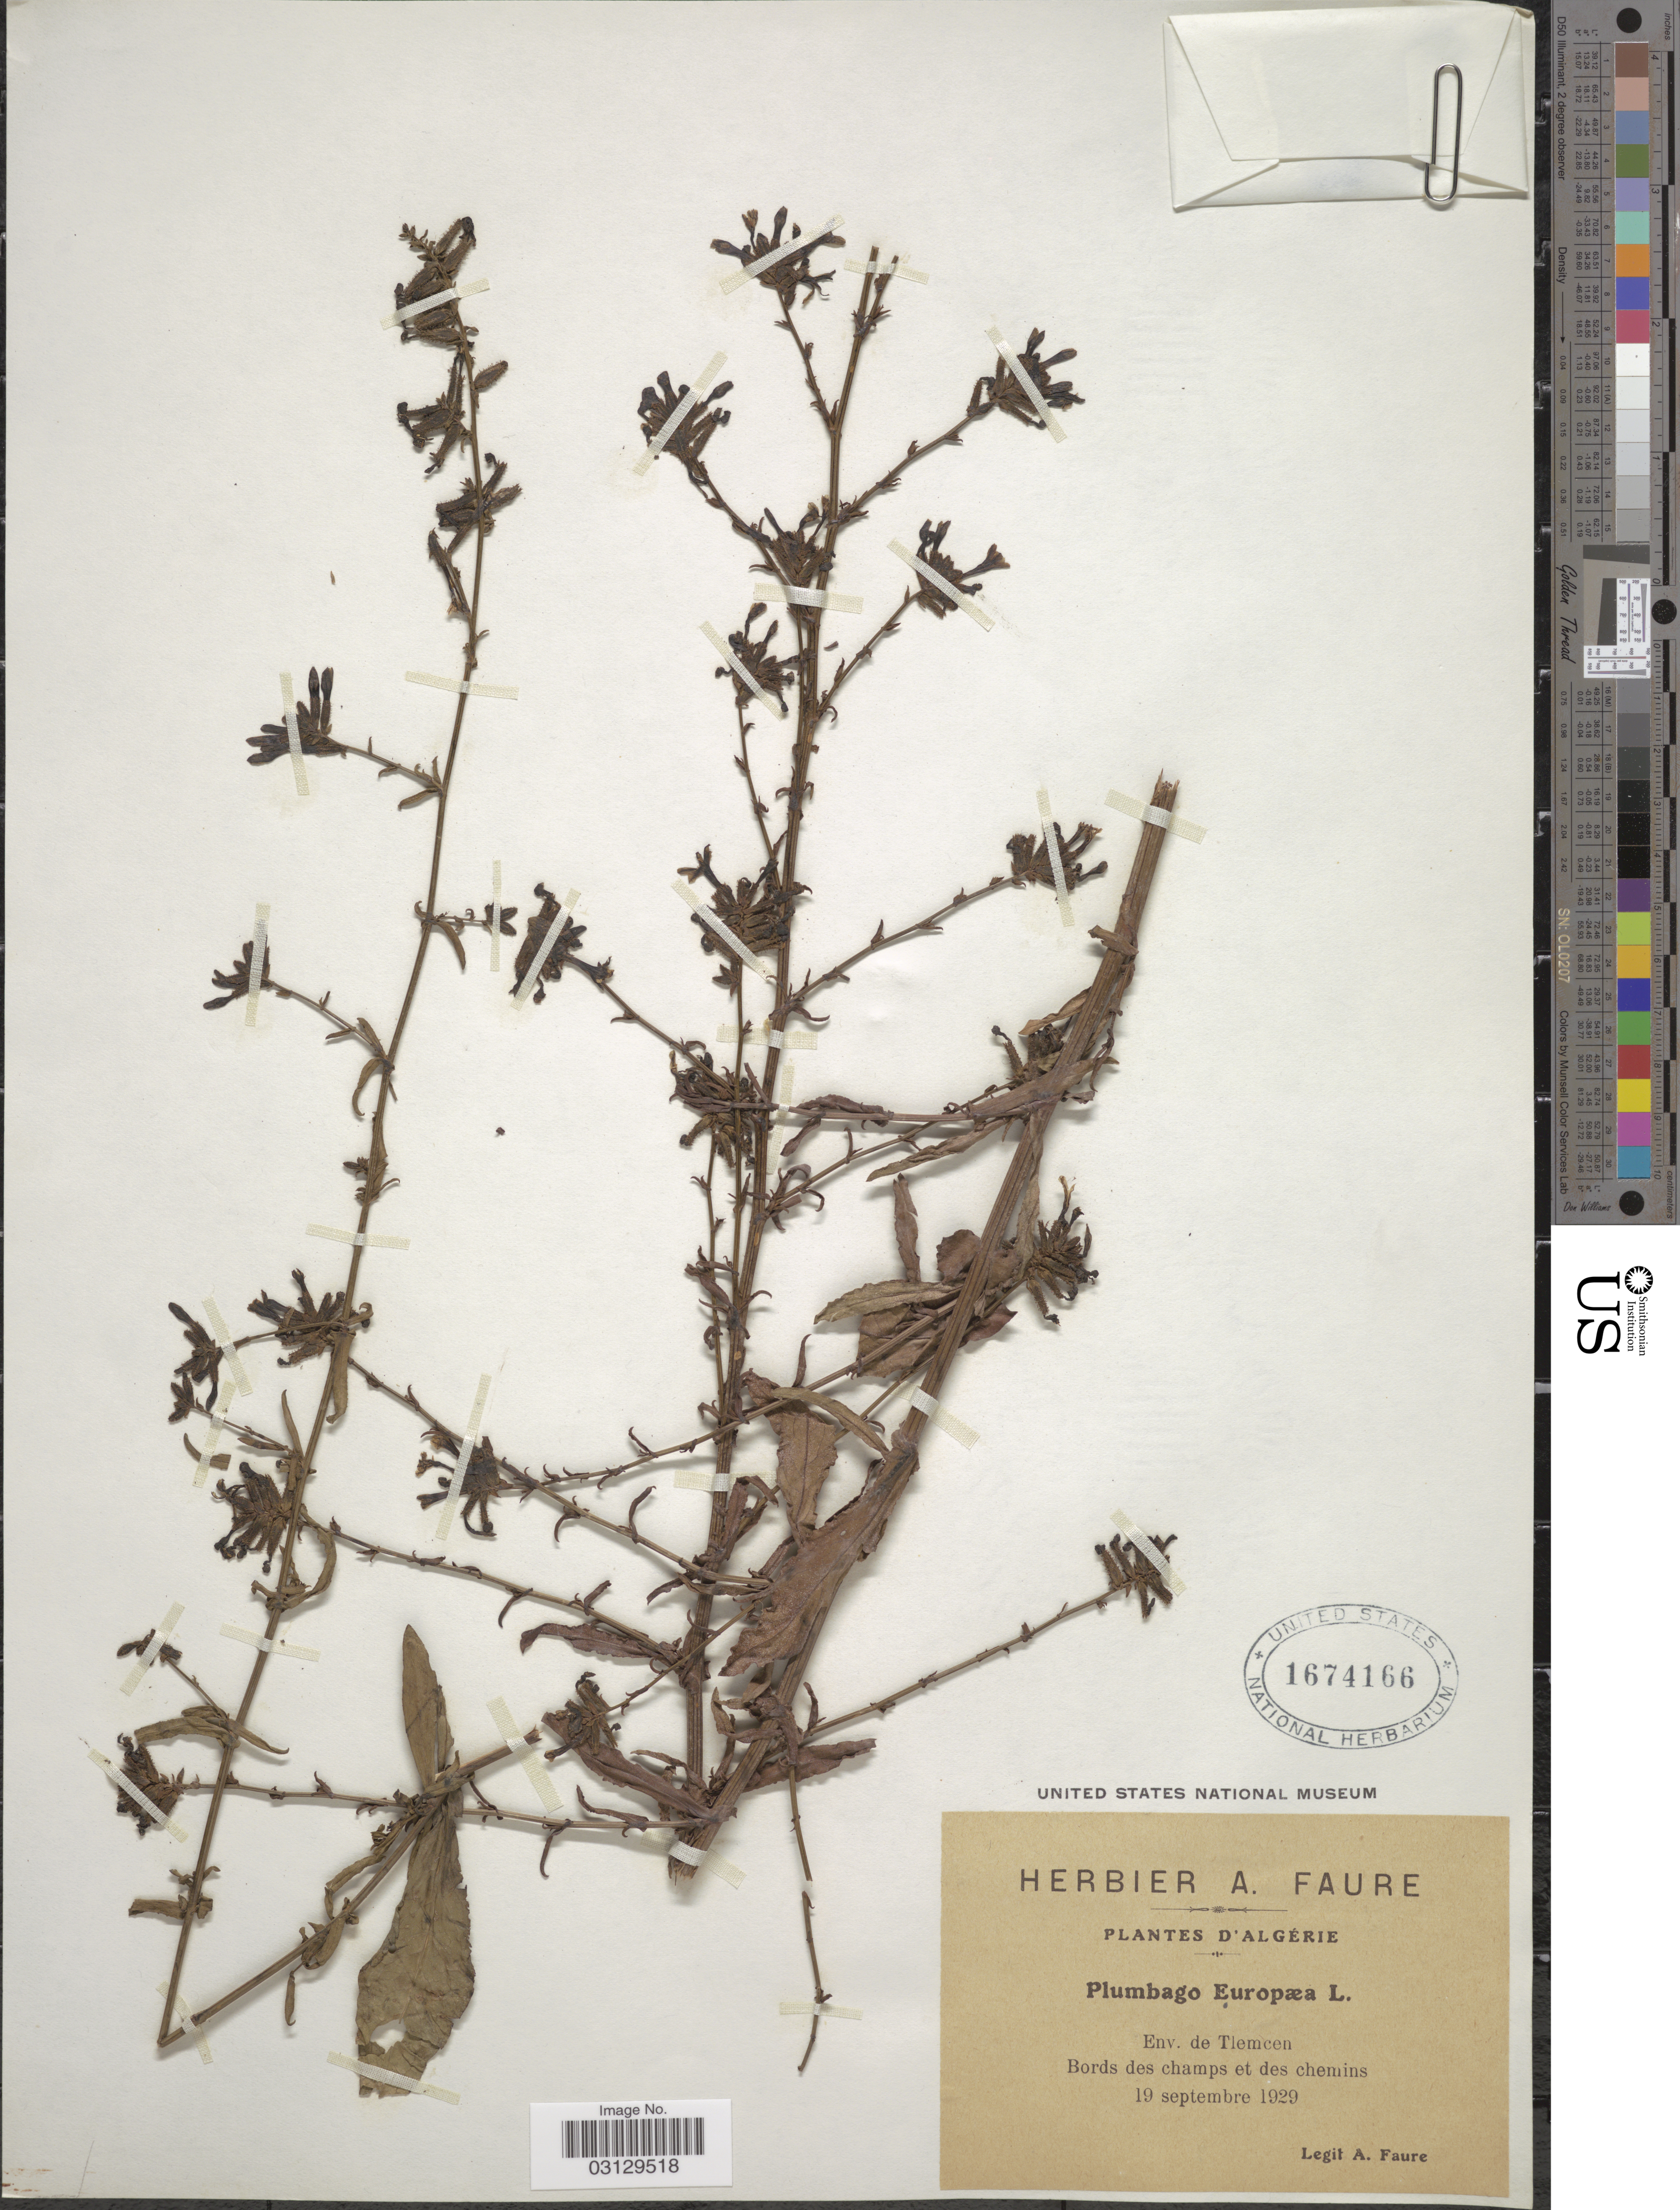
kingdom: Plantae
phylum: Tracheophyta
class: Magnoliopsida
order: Caryophyllales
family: Plumbaginaceae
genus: Plumbago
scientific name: Plumbago europaea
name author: L.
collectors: A. Faure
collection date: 1929-09-19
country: Algeria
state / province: Tlemcen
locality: Env. de Tlemcen.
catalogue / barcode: US 1674166